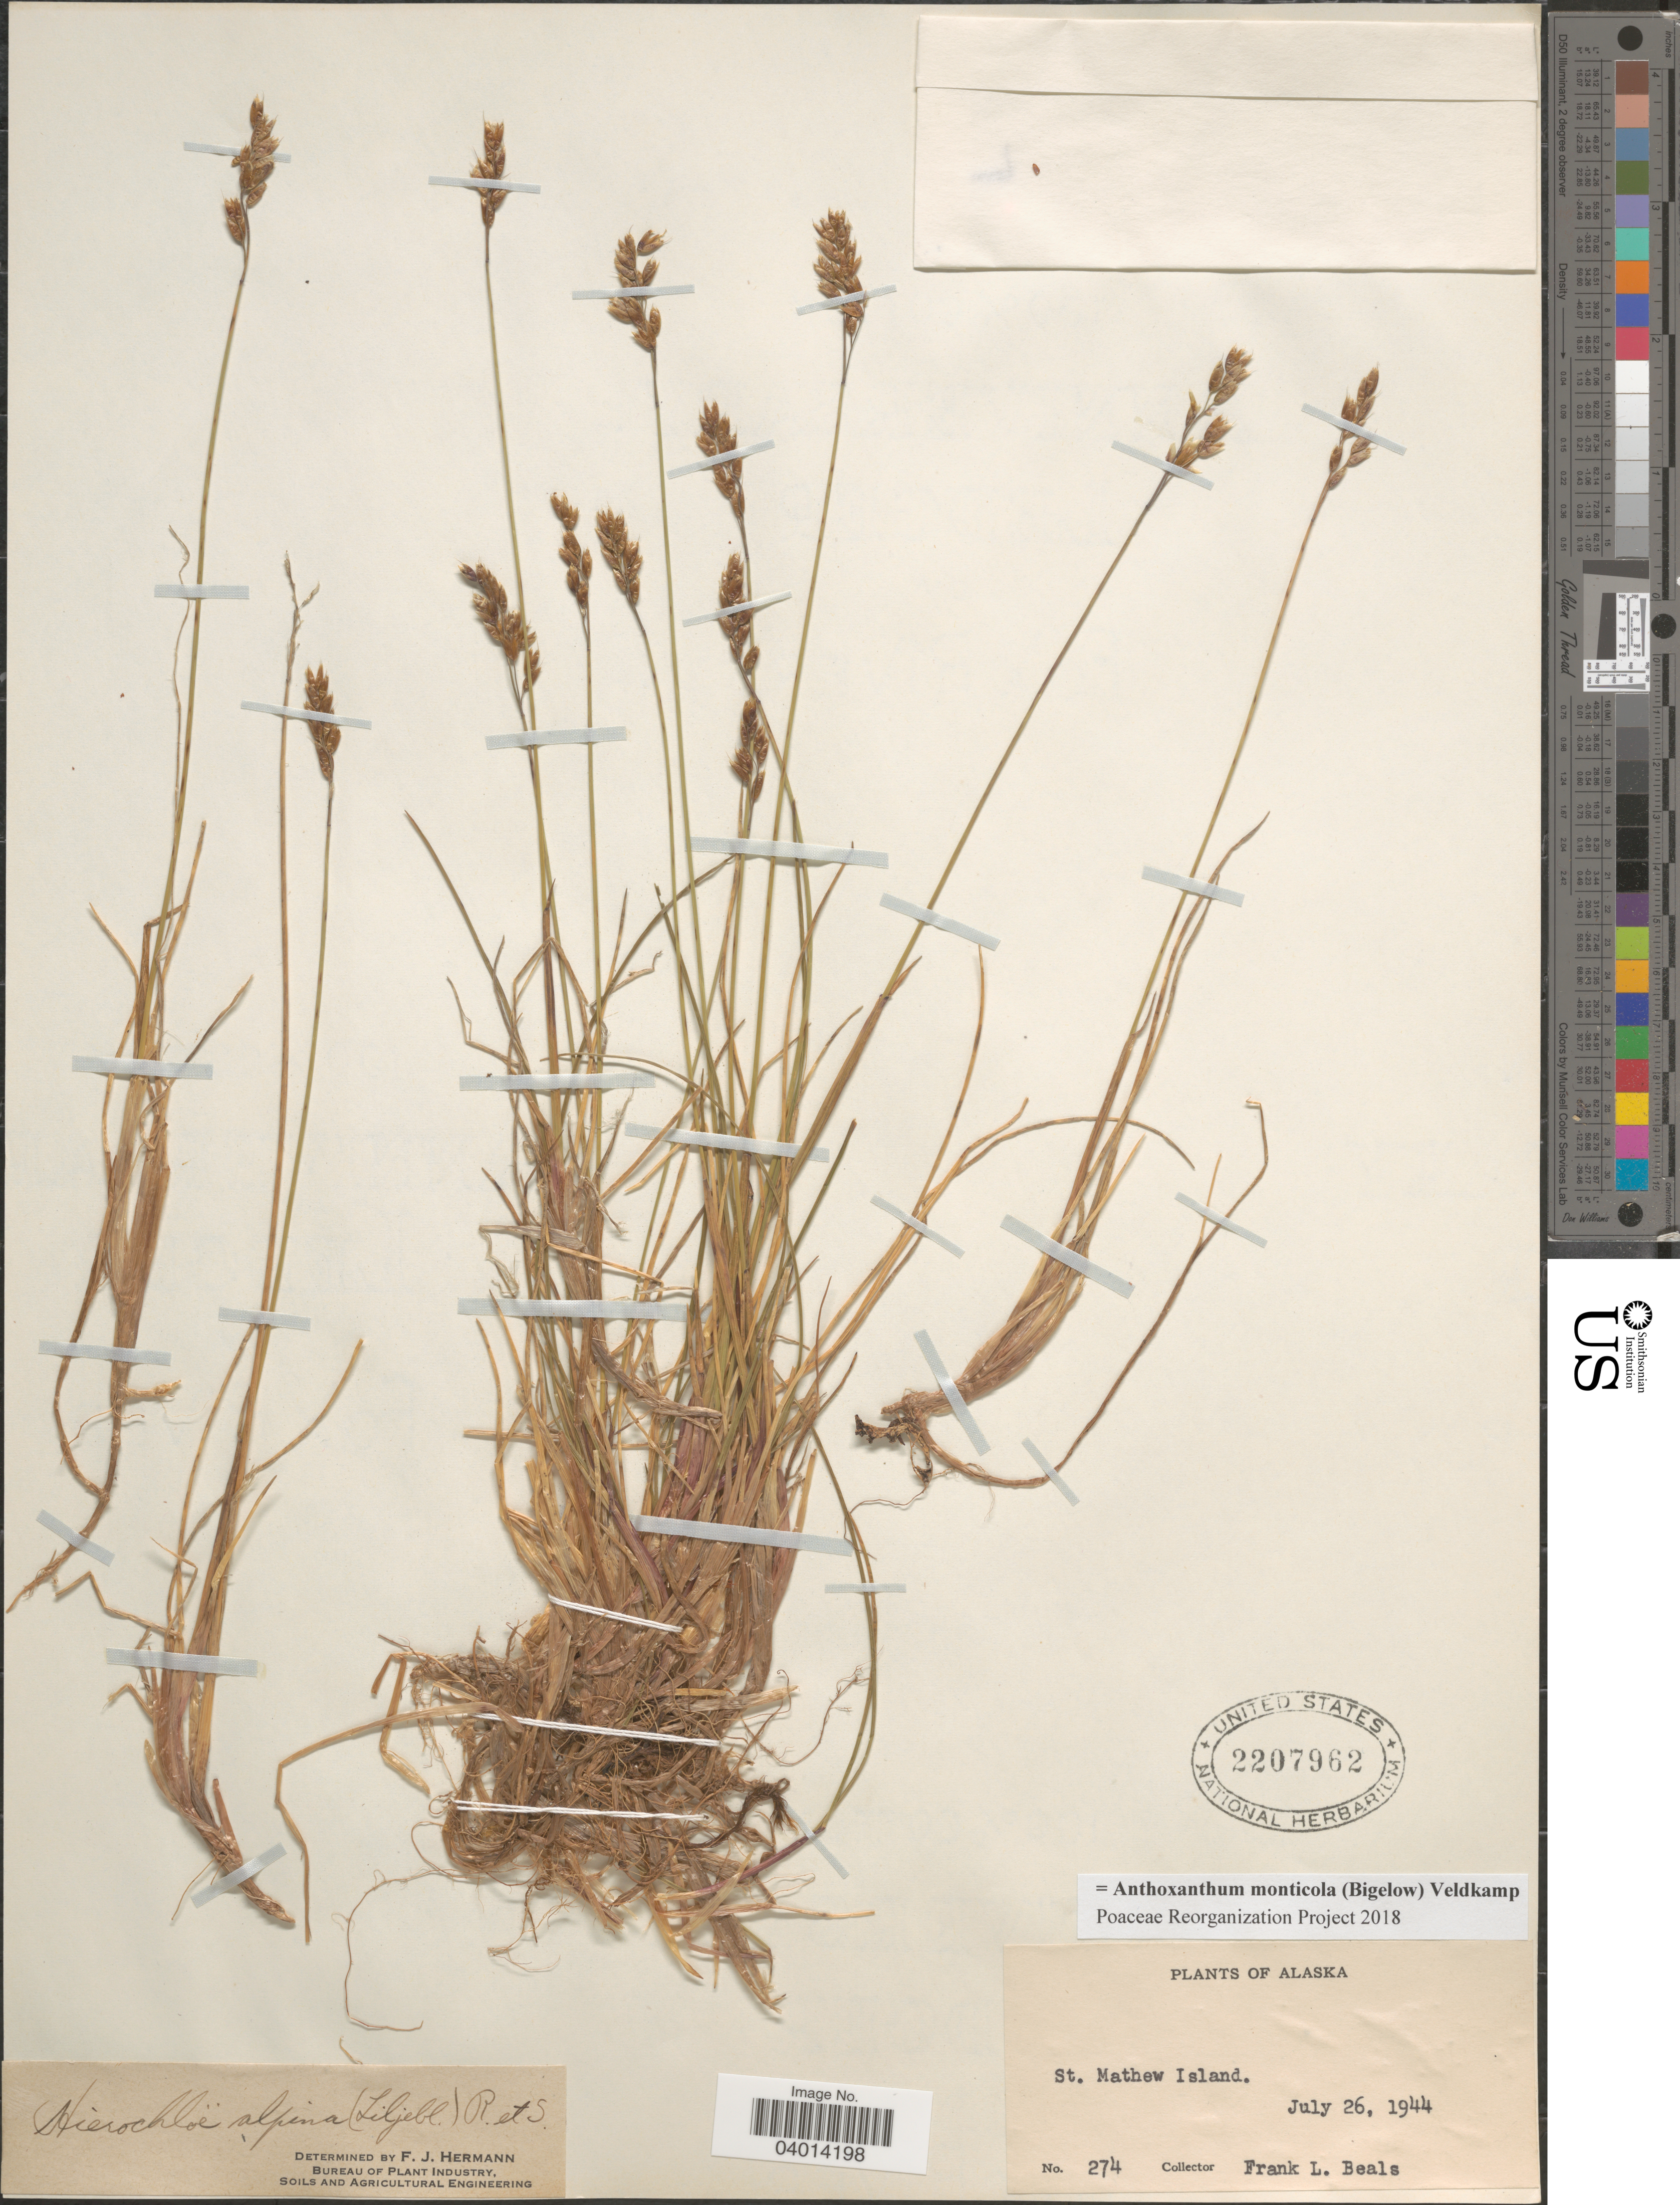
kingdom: Plantae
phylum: Tracheophyta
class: Liliopsida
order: Poales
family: Poaceae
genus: Anthoxanthum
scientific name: Anthoxanthum monticola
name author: (Bigelow) Veldkamp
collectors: F. Beals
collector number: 274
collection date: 1944-07-26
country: United States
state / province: Alaska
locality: St. Mathew Island.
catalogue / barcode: US 2207962